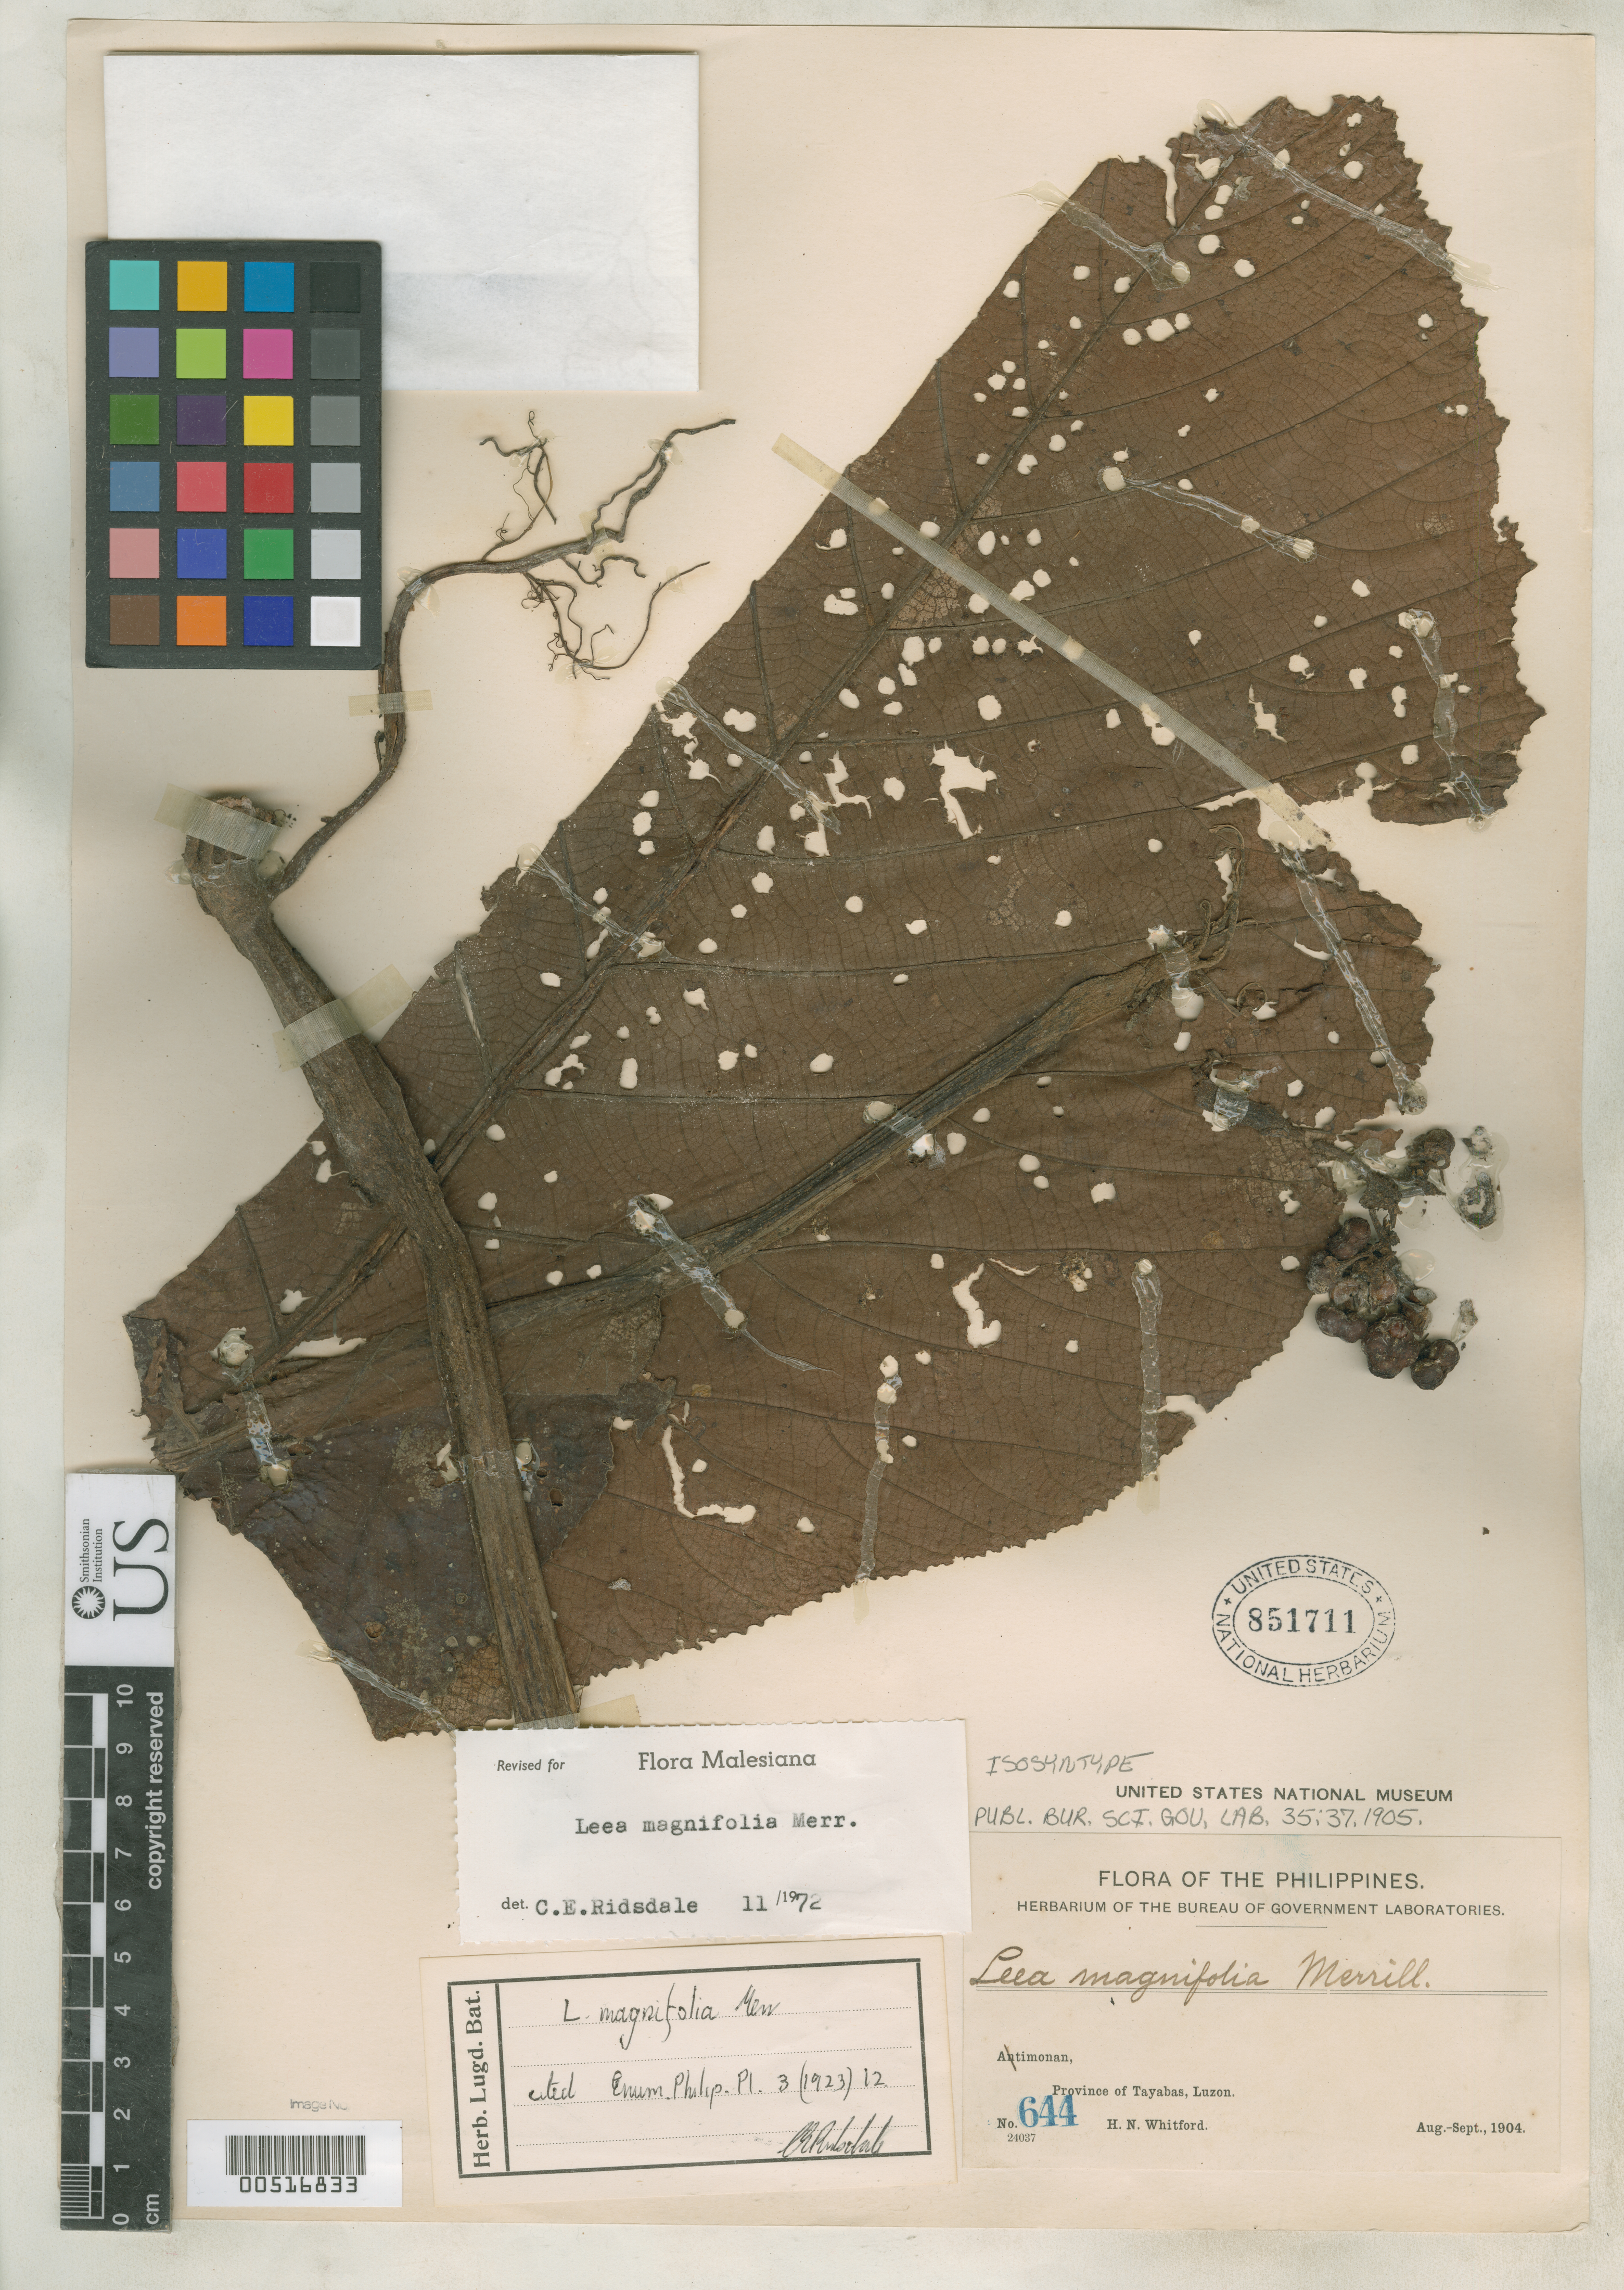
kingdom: Plantae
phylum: Tracheophyta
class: Magnoliopsida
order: Vitales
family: Vitaceae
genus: Leea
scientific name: Leea magnifolia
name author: Merr.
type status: Isosyntype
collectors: H. N. Whitford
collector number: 644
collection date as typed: Aug 1904 to -- Sep 1904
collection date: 1904-08/1904-09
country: Philippines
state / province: Calabarzon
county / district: Quezon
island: Luzon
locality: Atimonan.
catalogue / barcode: US 851711